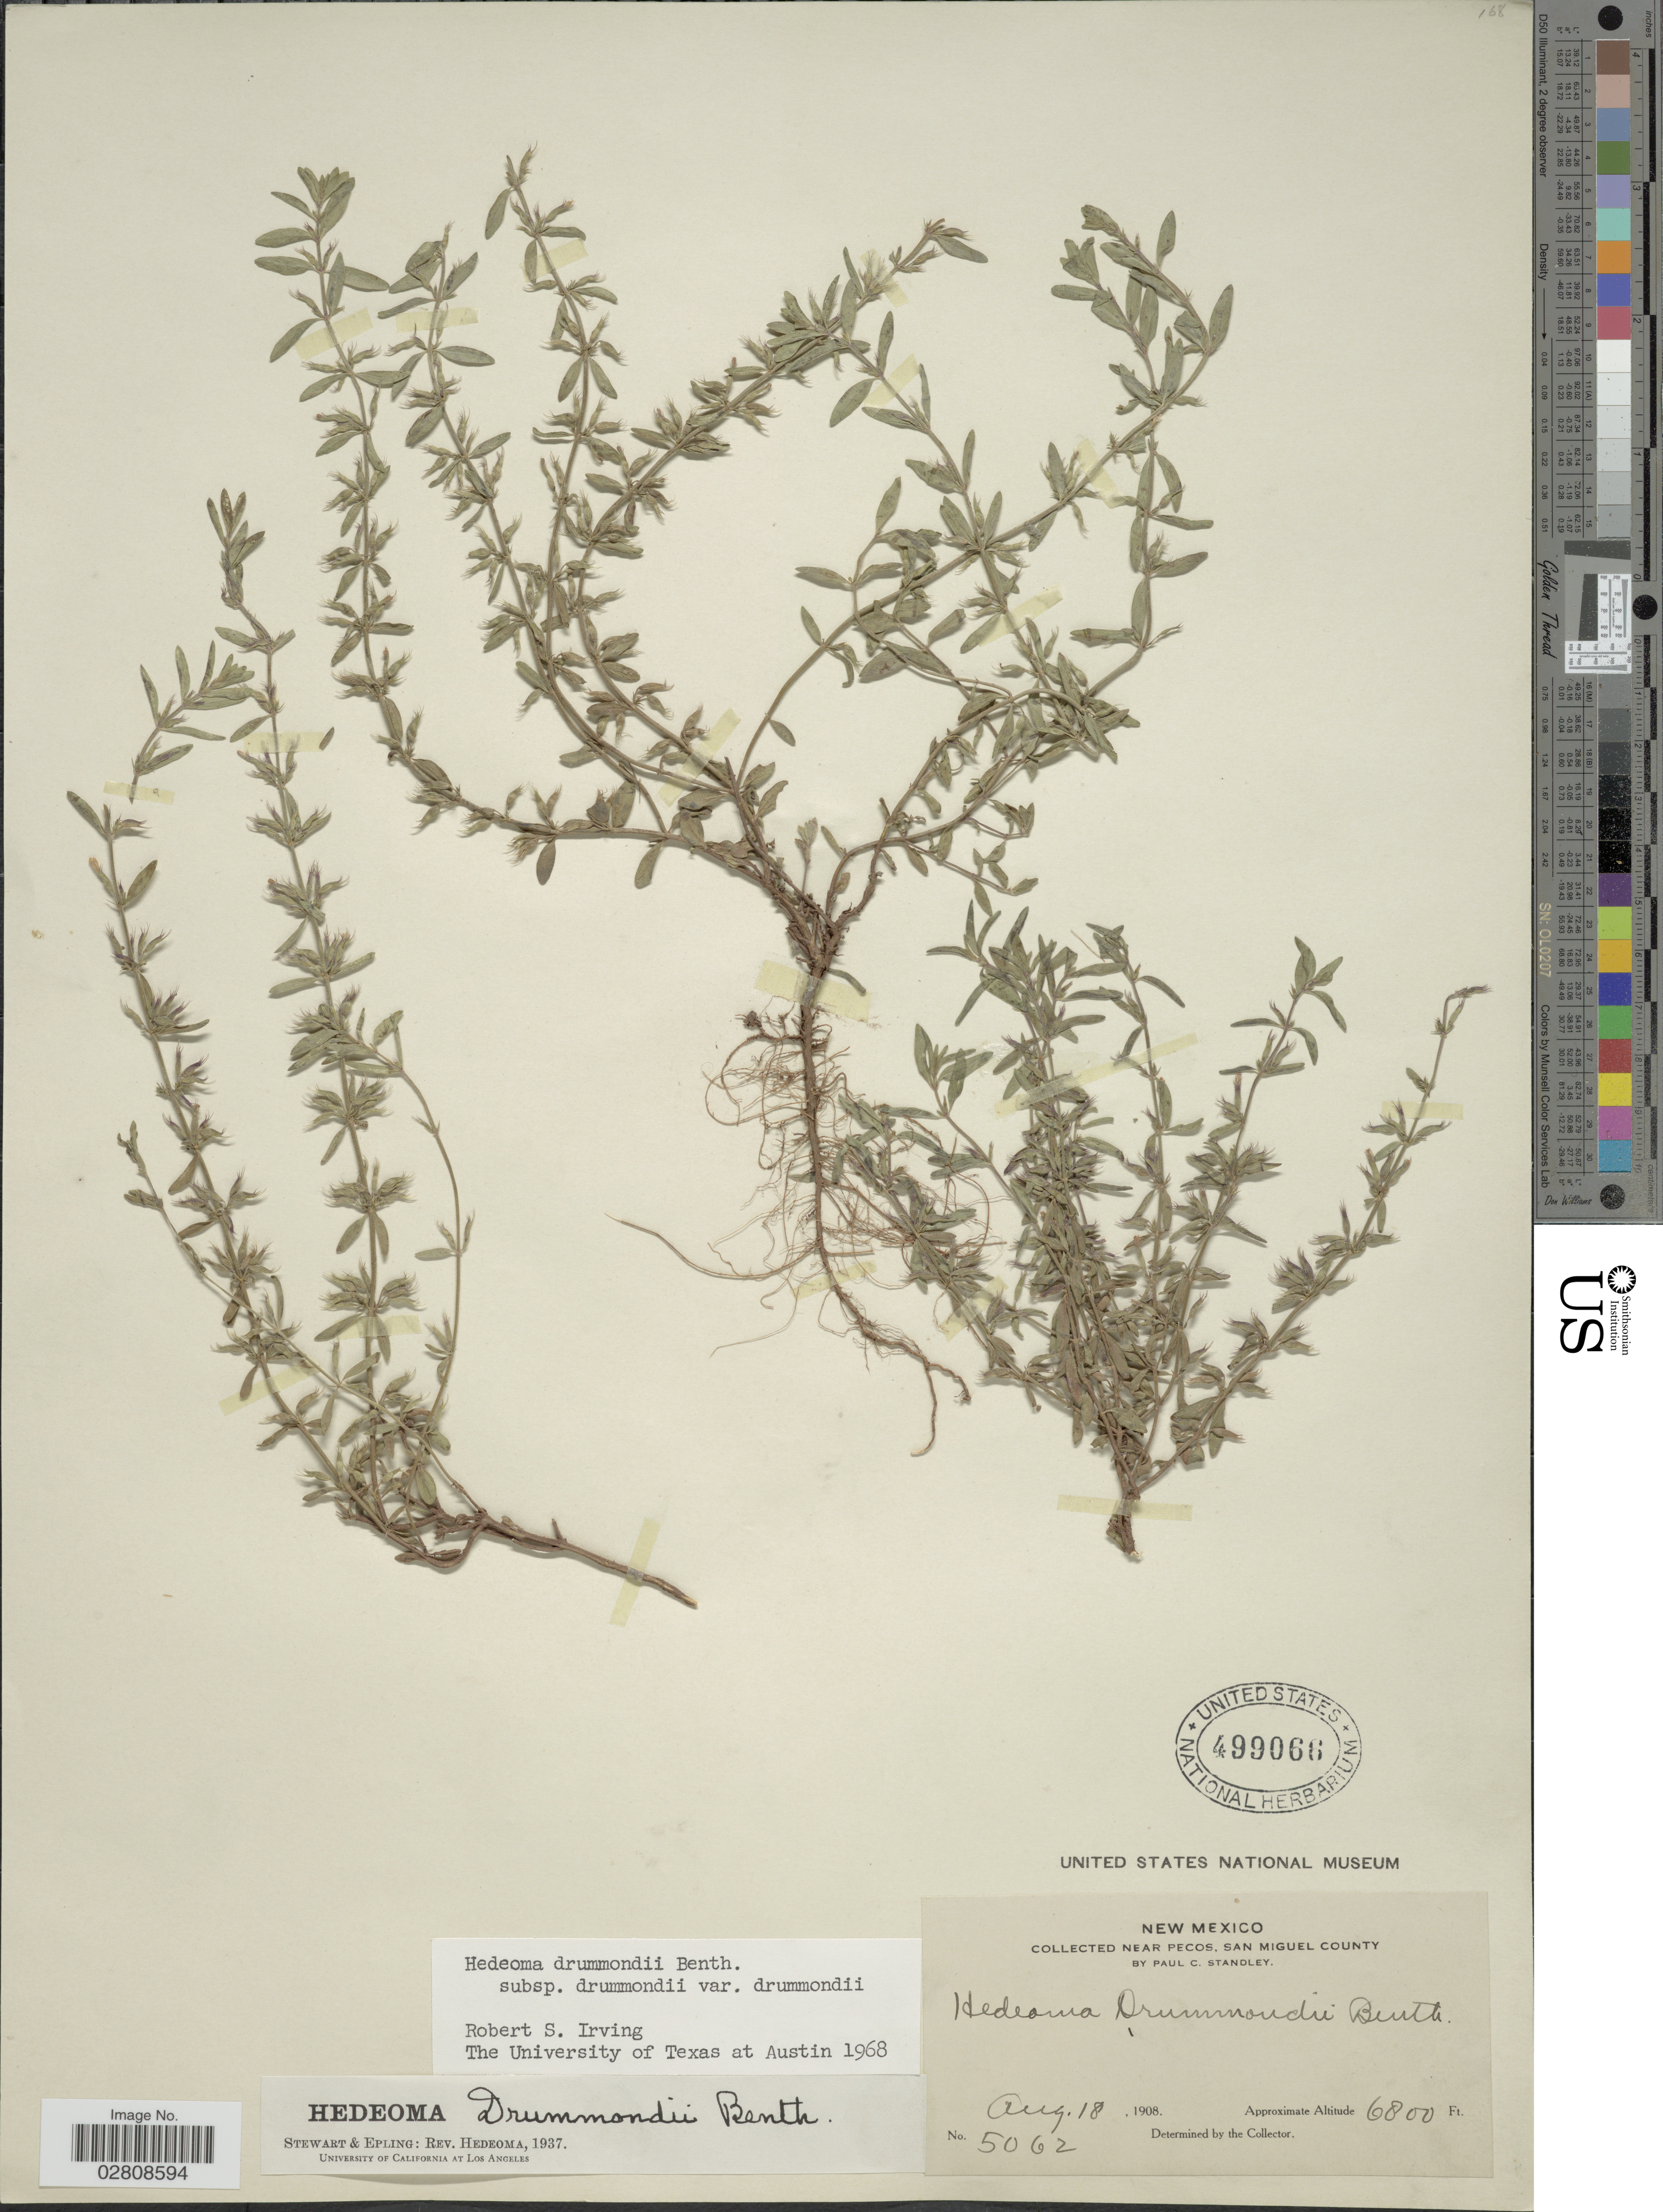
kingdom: Plantae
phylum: Tracheophyta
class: Magnoliopsida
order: Lamiales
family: Lamiaceae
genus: Hedeoma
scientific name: Hedeoma drummondii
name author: Benth.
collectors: P. C. Standley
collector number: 5062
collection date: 1908-08-18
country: United States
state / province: New Mexico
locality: Near Pecos, san Miguel County.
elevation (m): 2073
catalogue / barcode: US 499066